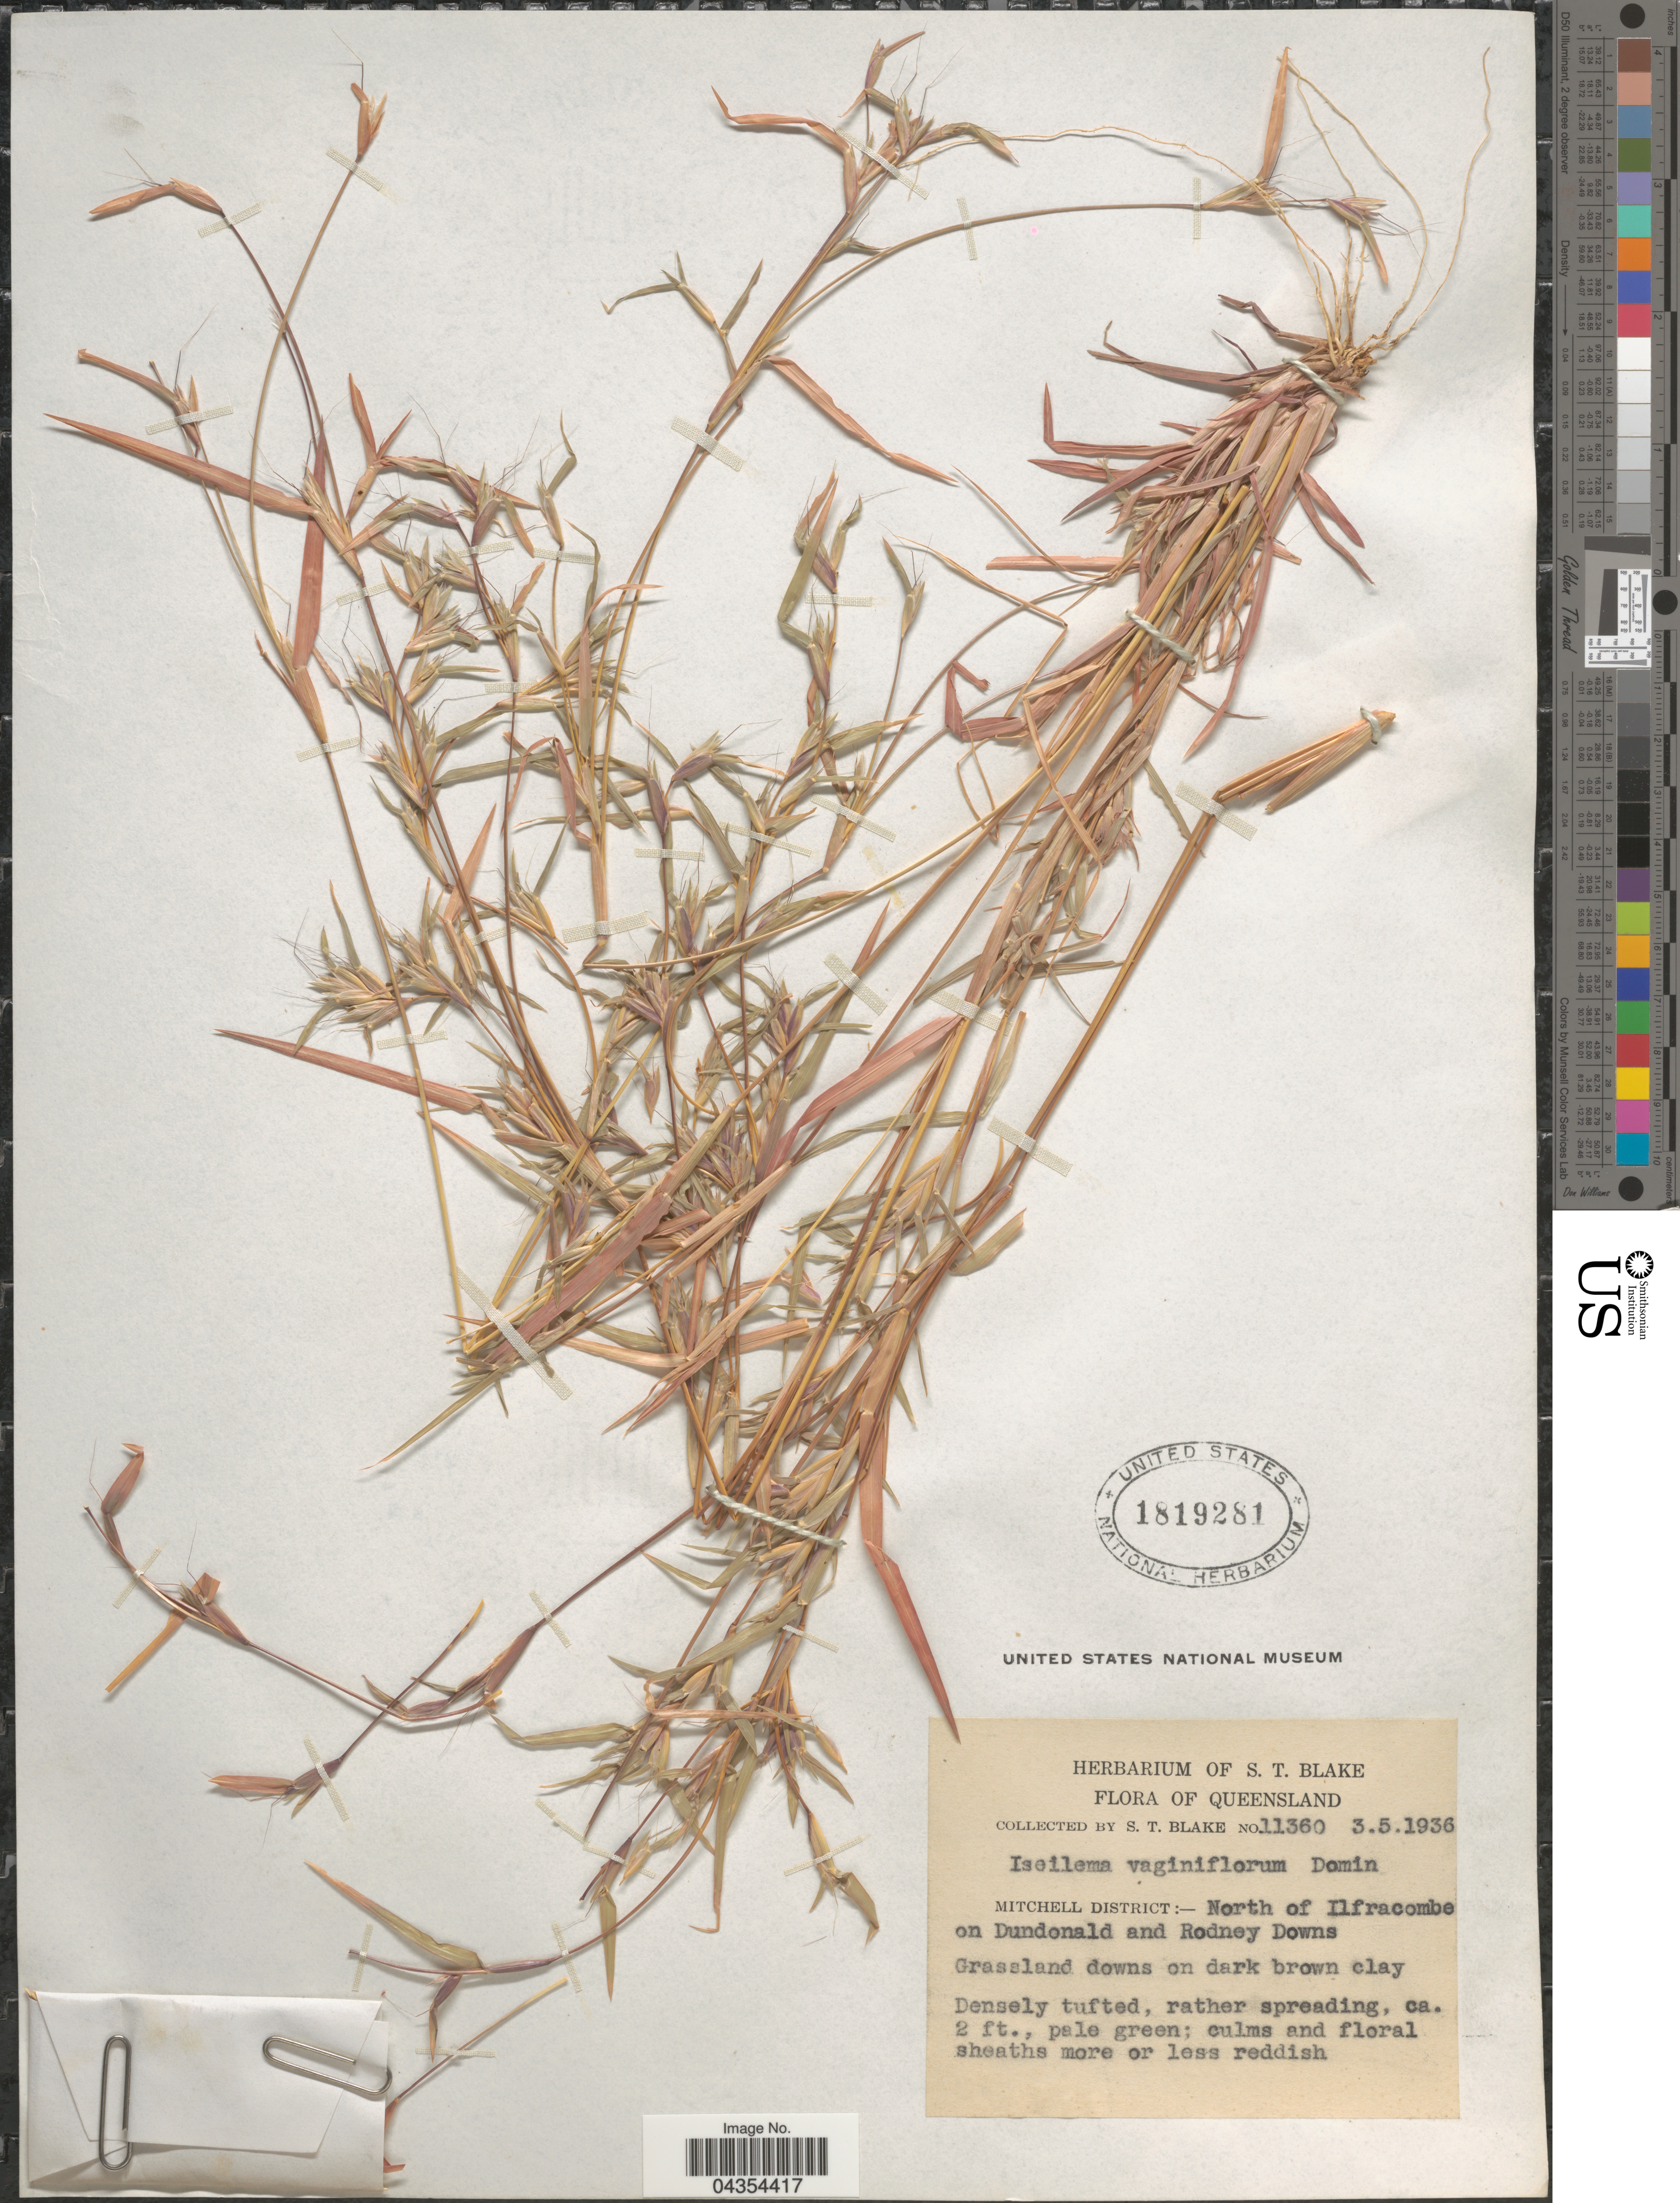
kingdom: Plantae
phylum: Tracheophyta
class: Liliopsida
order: Poales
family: Poaceae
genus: Iseilema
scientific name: Iseilema vaginiflorum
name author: Domin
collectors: S. T. Blake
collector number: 11360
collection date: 1936-05-03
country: Australia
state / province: Queensland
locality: Mitchell District:- North of Ilfracombe on Dundonald and Rodney Downs.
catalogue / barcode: US 1819281